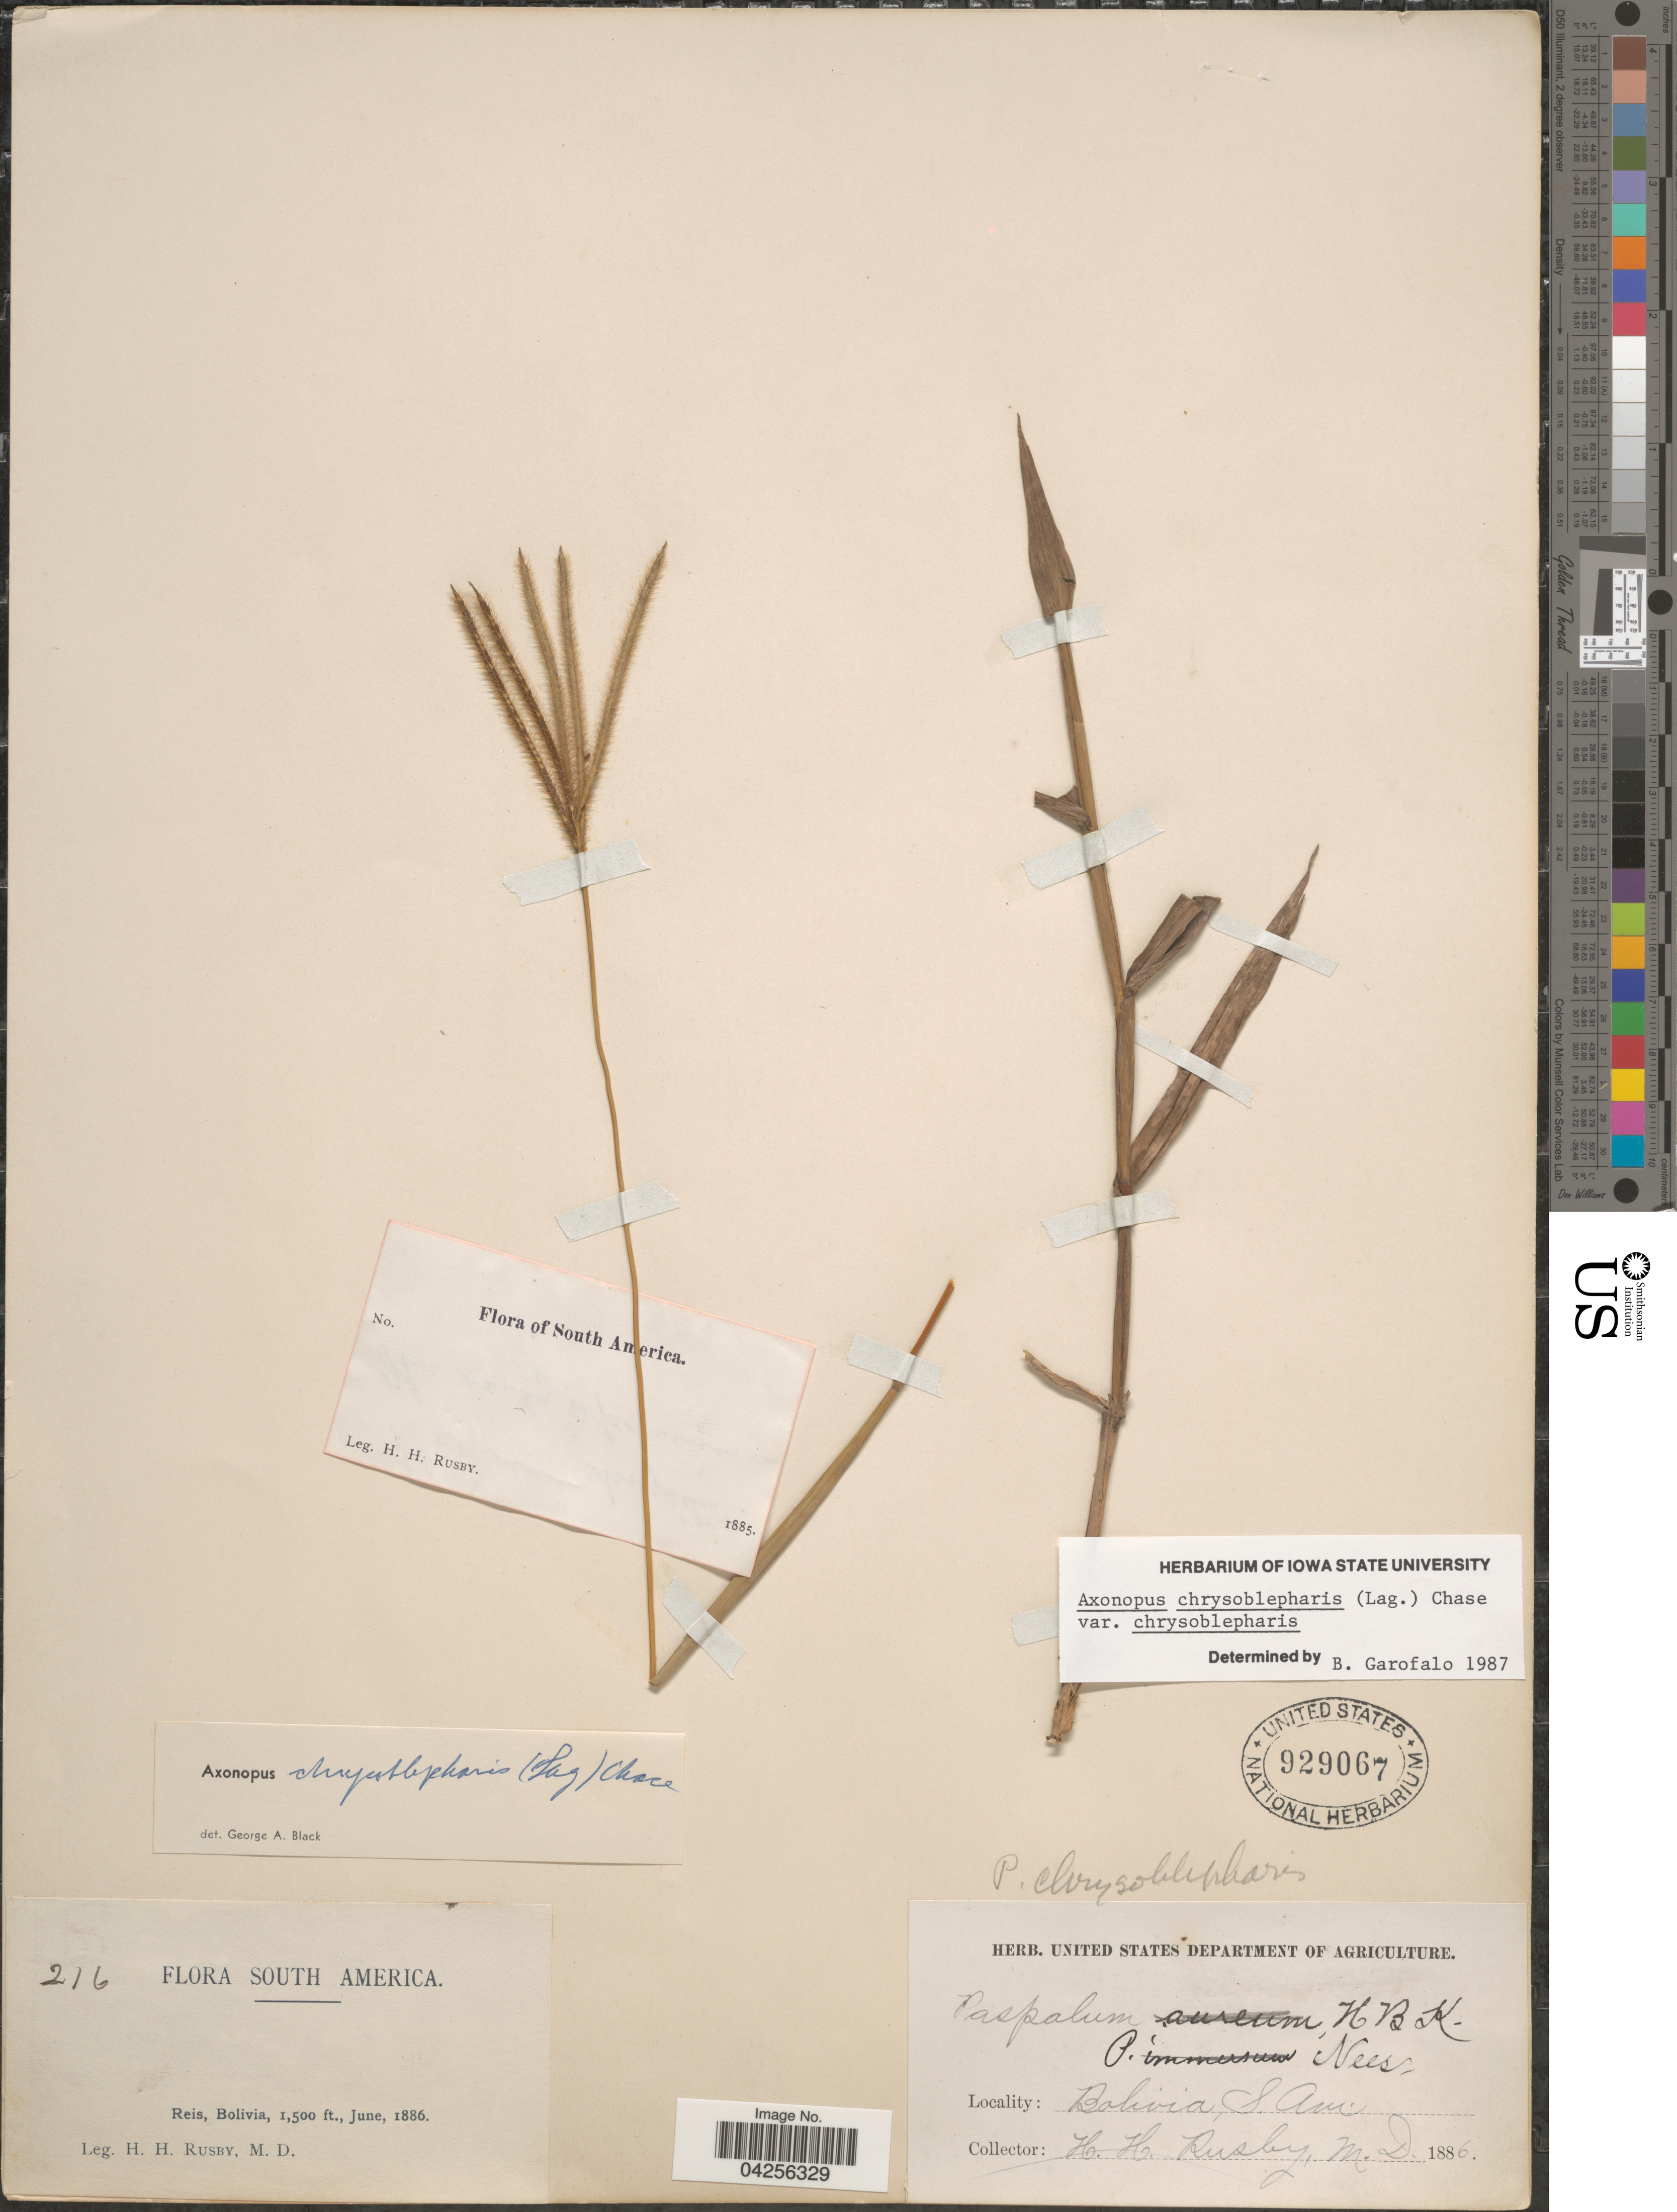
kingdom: Plantae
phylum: Tracheophyta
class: Liliopsida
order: Poales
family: Poaceae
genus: Axonopus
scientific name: Axonopus chrysoblepharis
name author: (Lag.) Chase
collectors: H. H. Rusby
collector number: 216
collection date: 1886-06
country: Bolivia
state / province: Pando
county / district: Nicolas Suarez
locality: Reis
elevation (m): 457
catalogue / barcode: US 929067